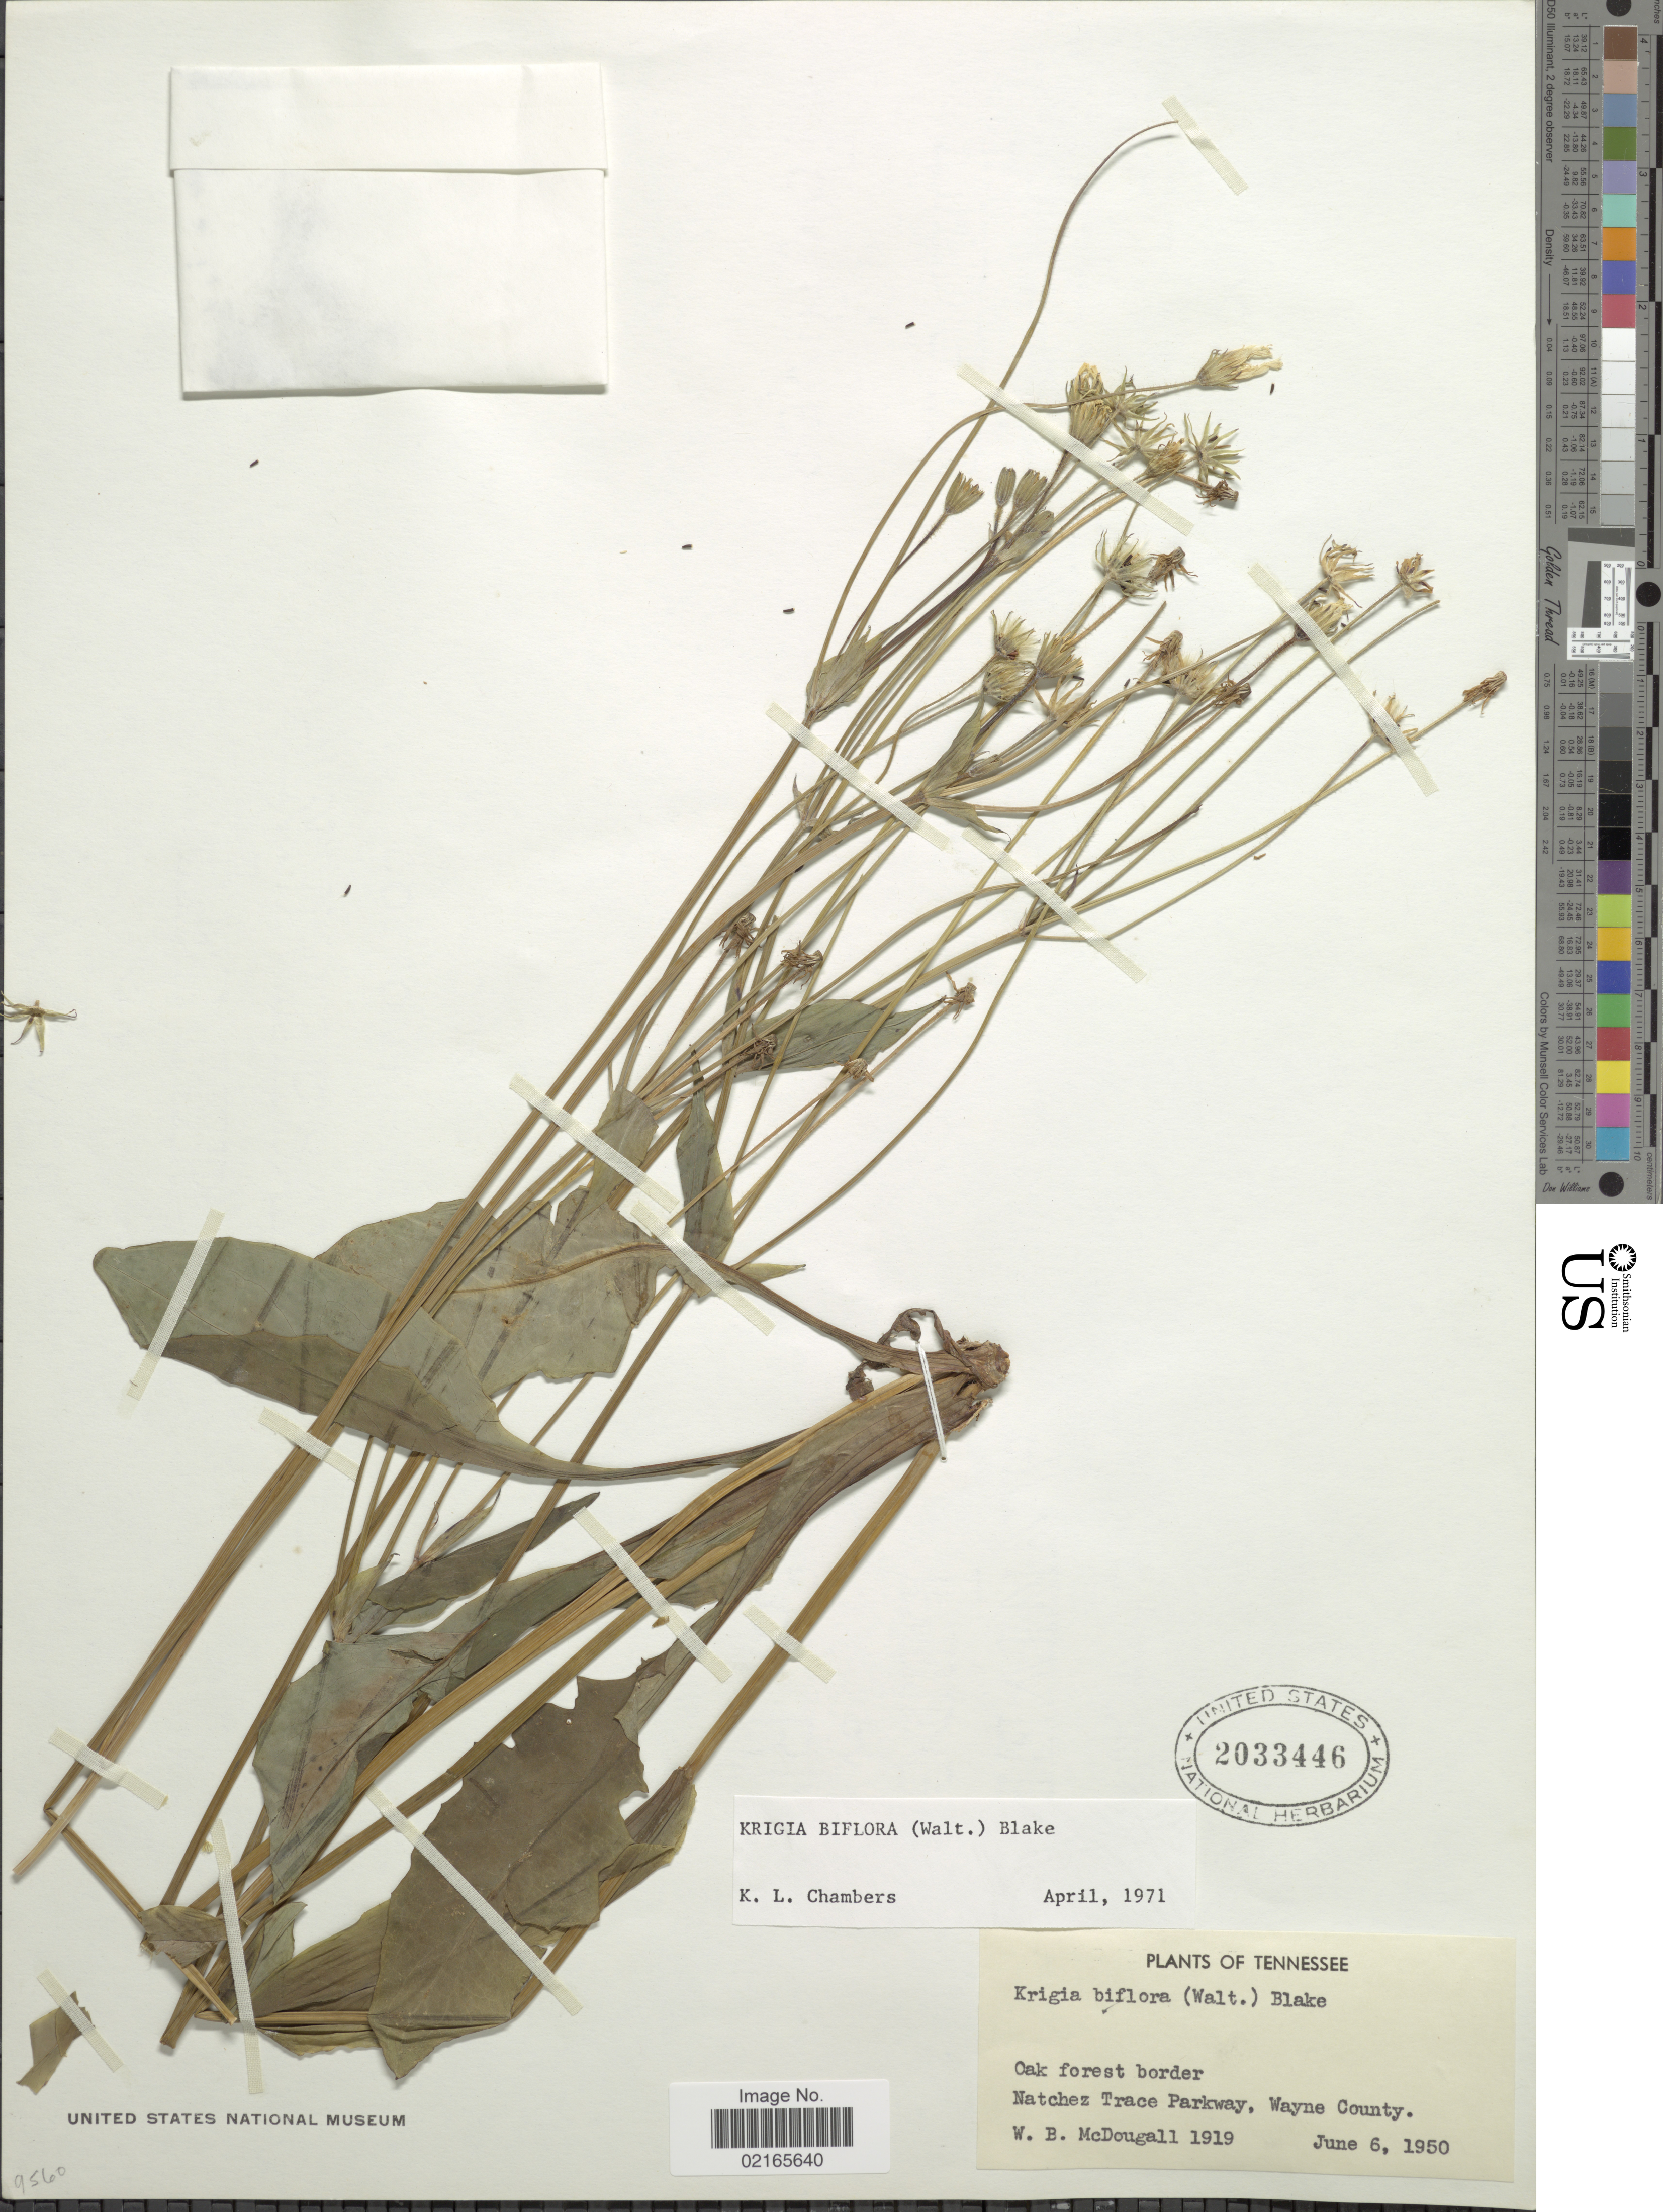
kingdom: Plantae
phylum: Tracheophyta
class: Magnoliopsida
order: Asterales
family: Asteraceae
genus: Krigia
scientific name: Krigia biflora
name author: (Walter) S.F. Blake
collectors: W. B. McDougall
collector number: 1919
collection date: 1950-06-06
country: United States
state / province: Tennessee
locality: Oak forest border, Natchez Trace Parkway, Wayne County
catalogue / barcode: US 2033446